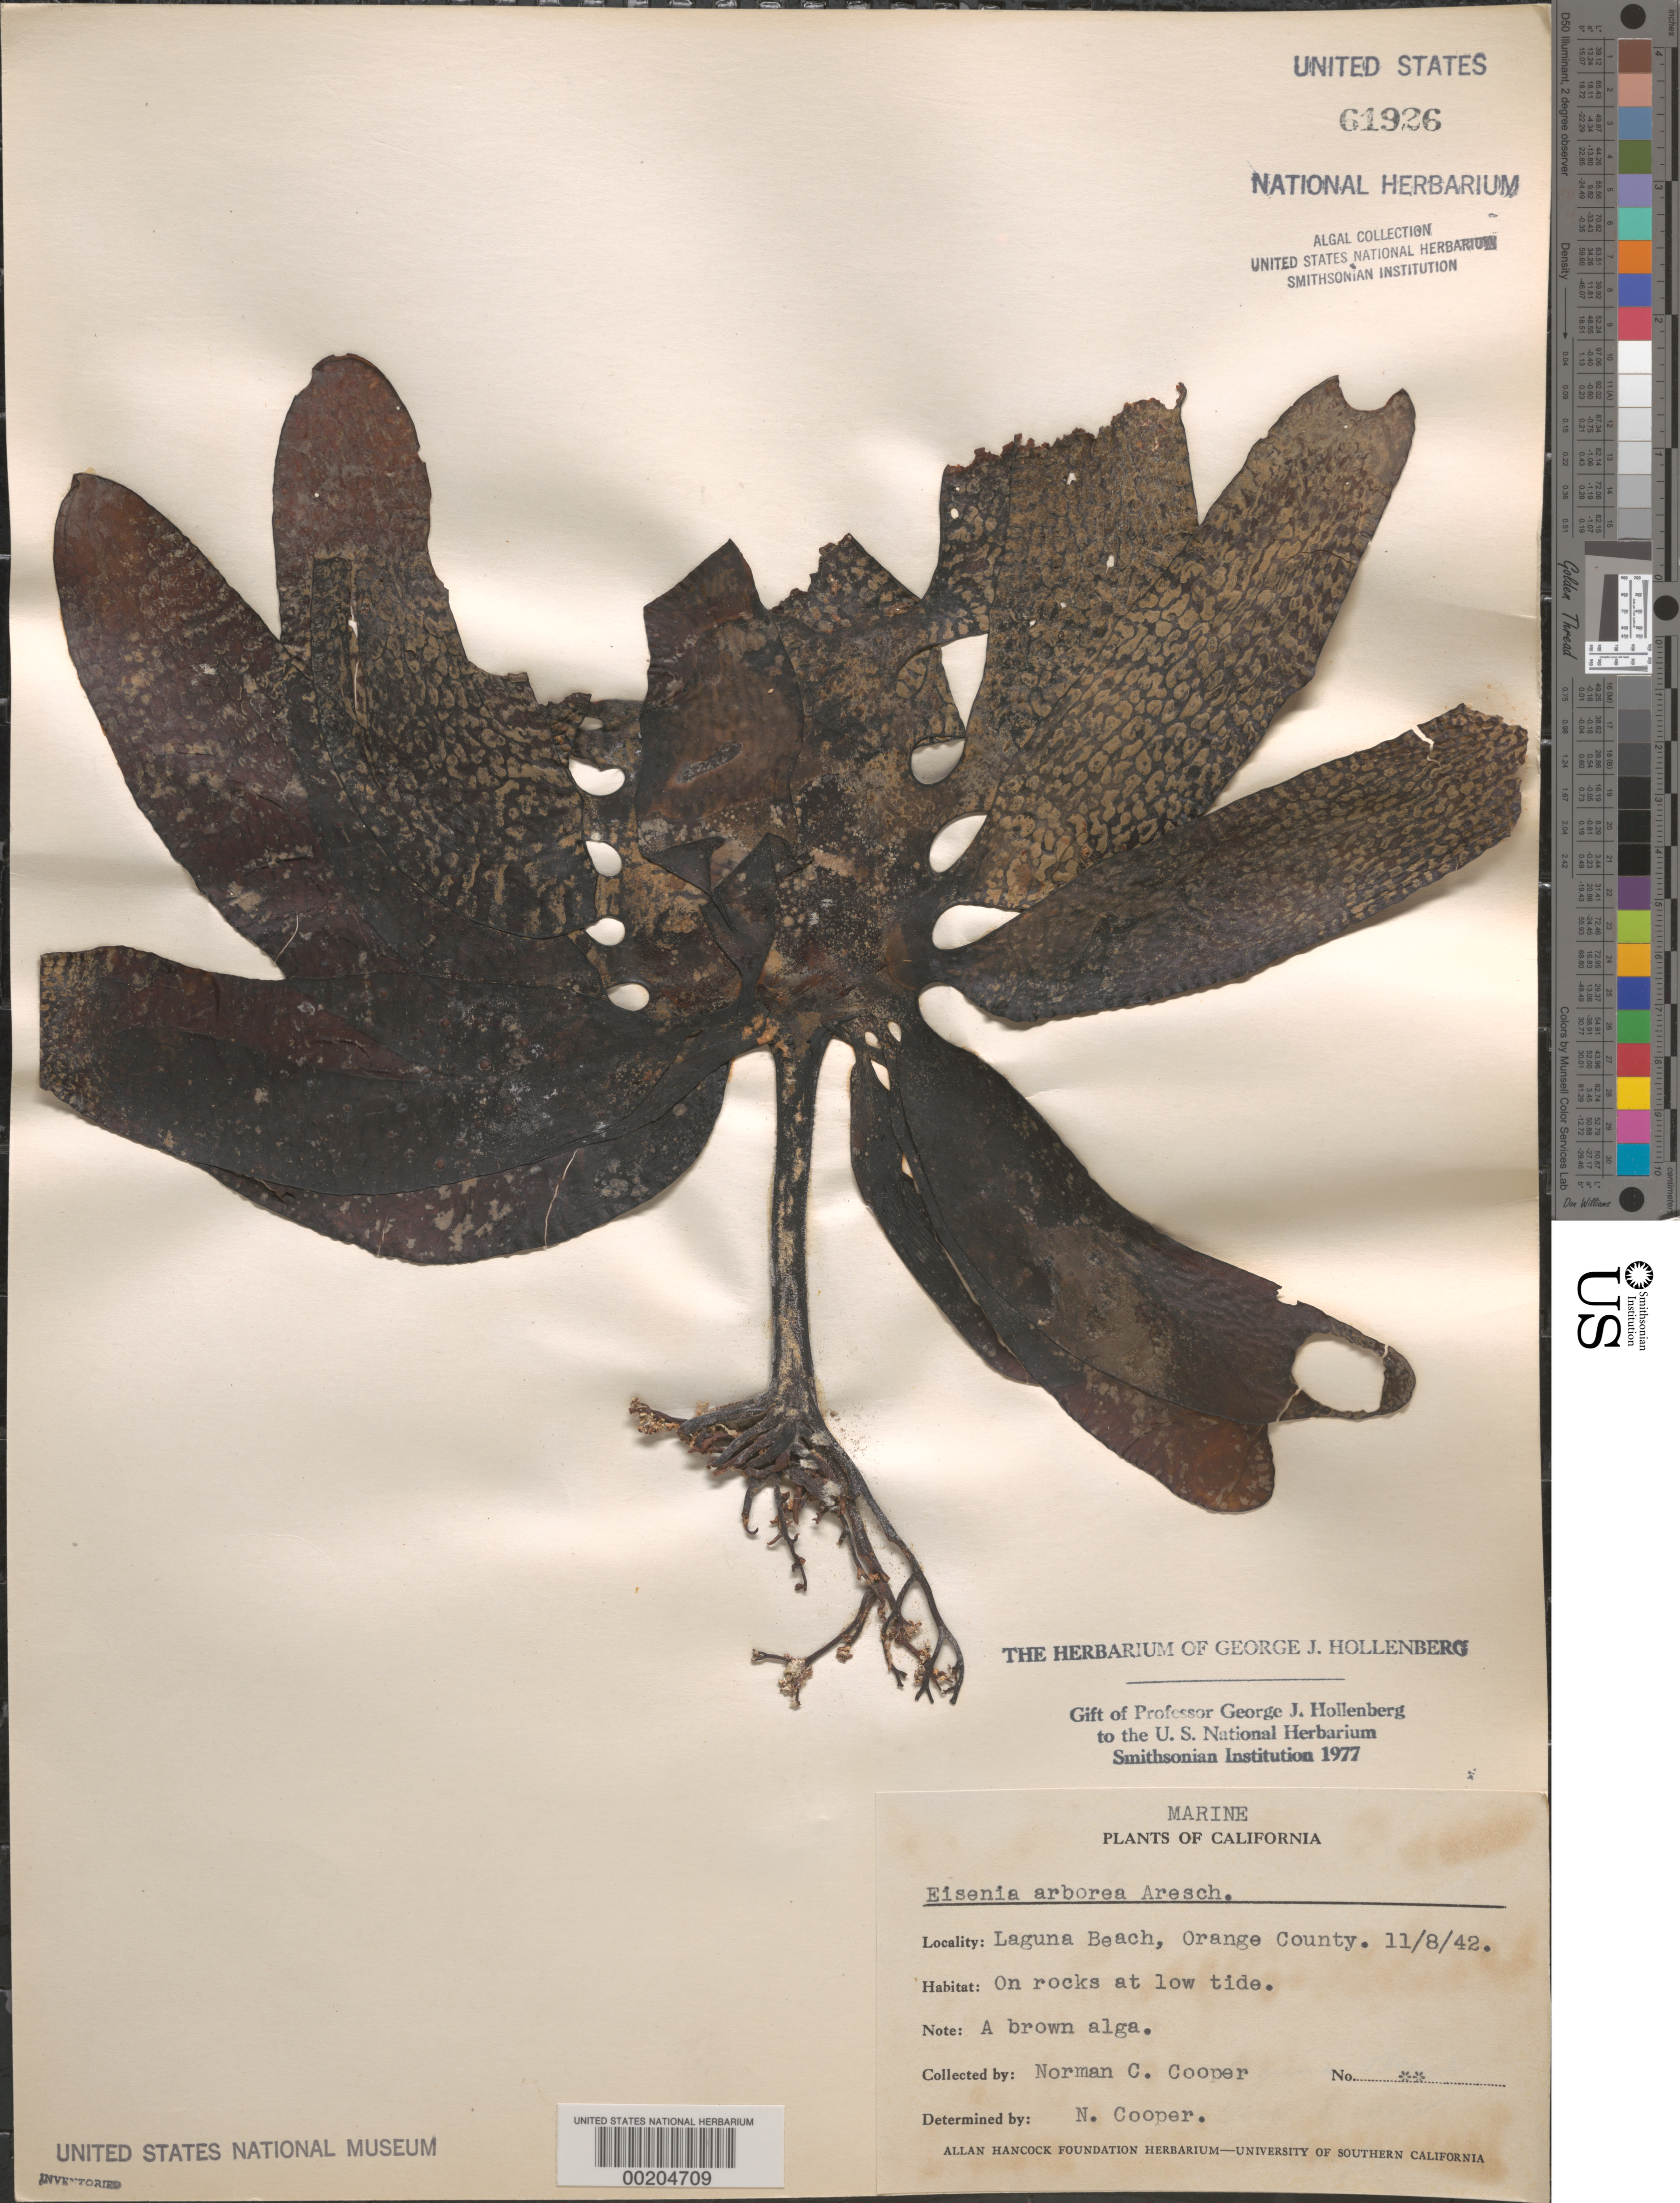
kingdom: Chromista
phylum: Ochrophyta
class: Phaeophyceae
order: Laminariales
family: Lessoniaceae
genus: Eisenia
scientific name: Eisenia arborea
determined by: Cooper, N. C.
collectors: N. Cooper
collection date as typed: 08 Nov 1942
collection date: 1942-11-08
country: United States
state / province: California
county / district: Orange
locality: Laguna Beach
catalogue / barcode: US 61926